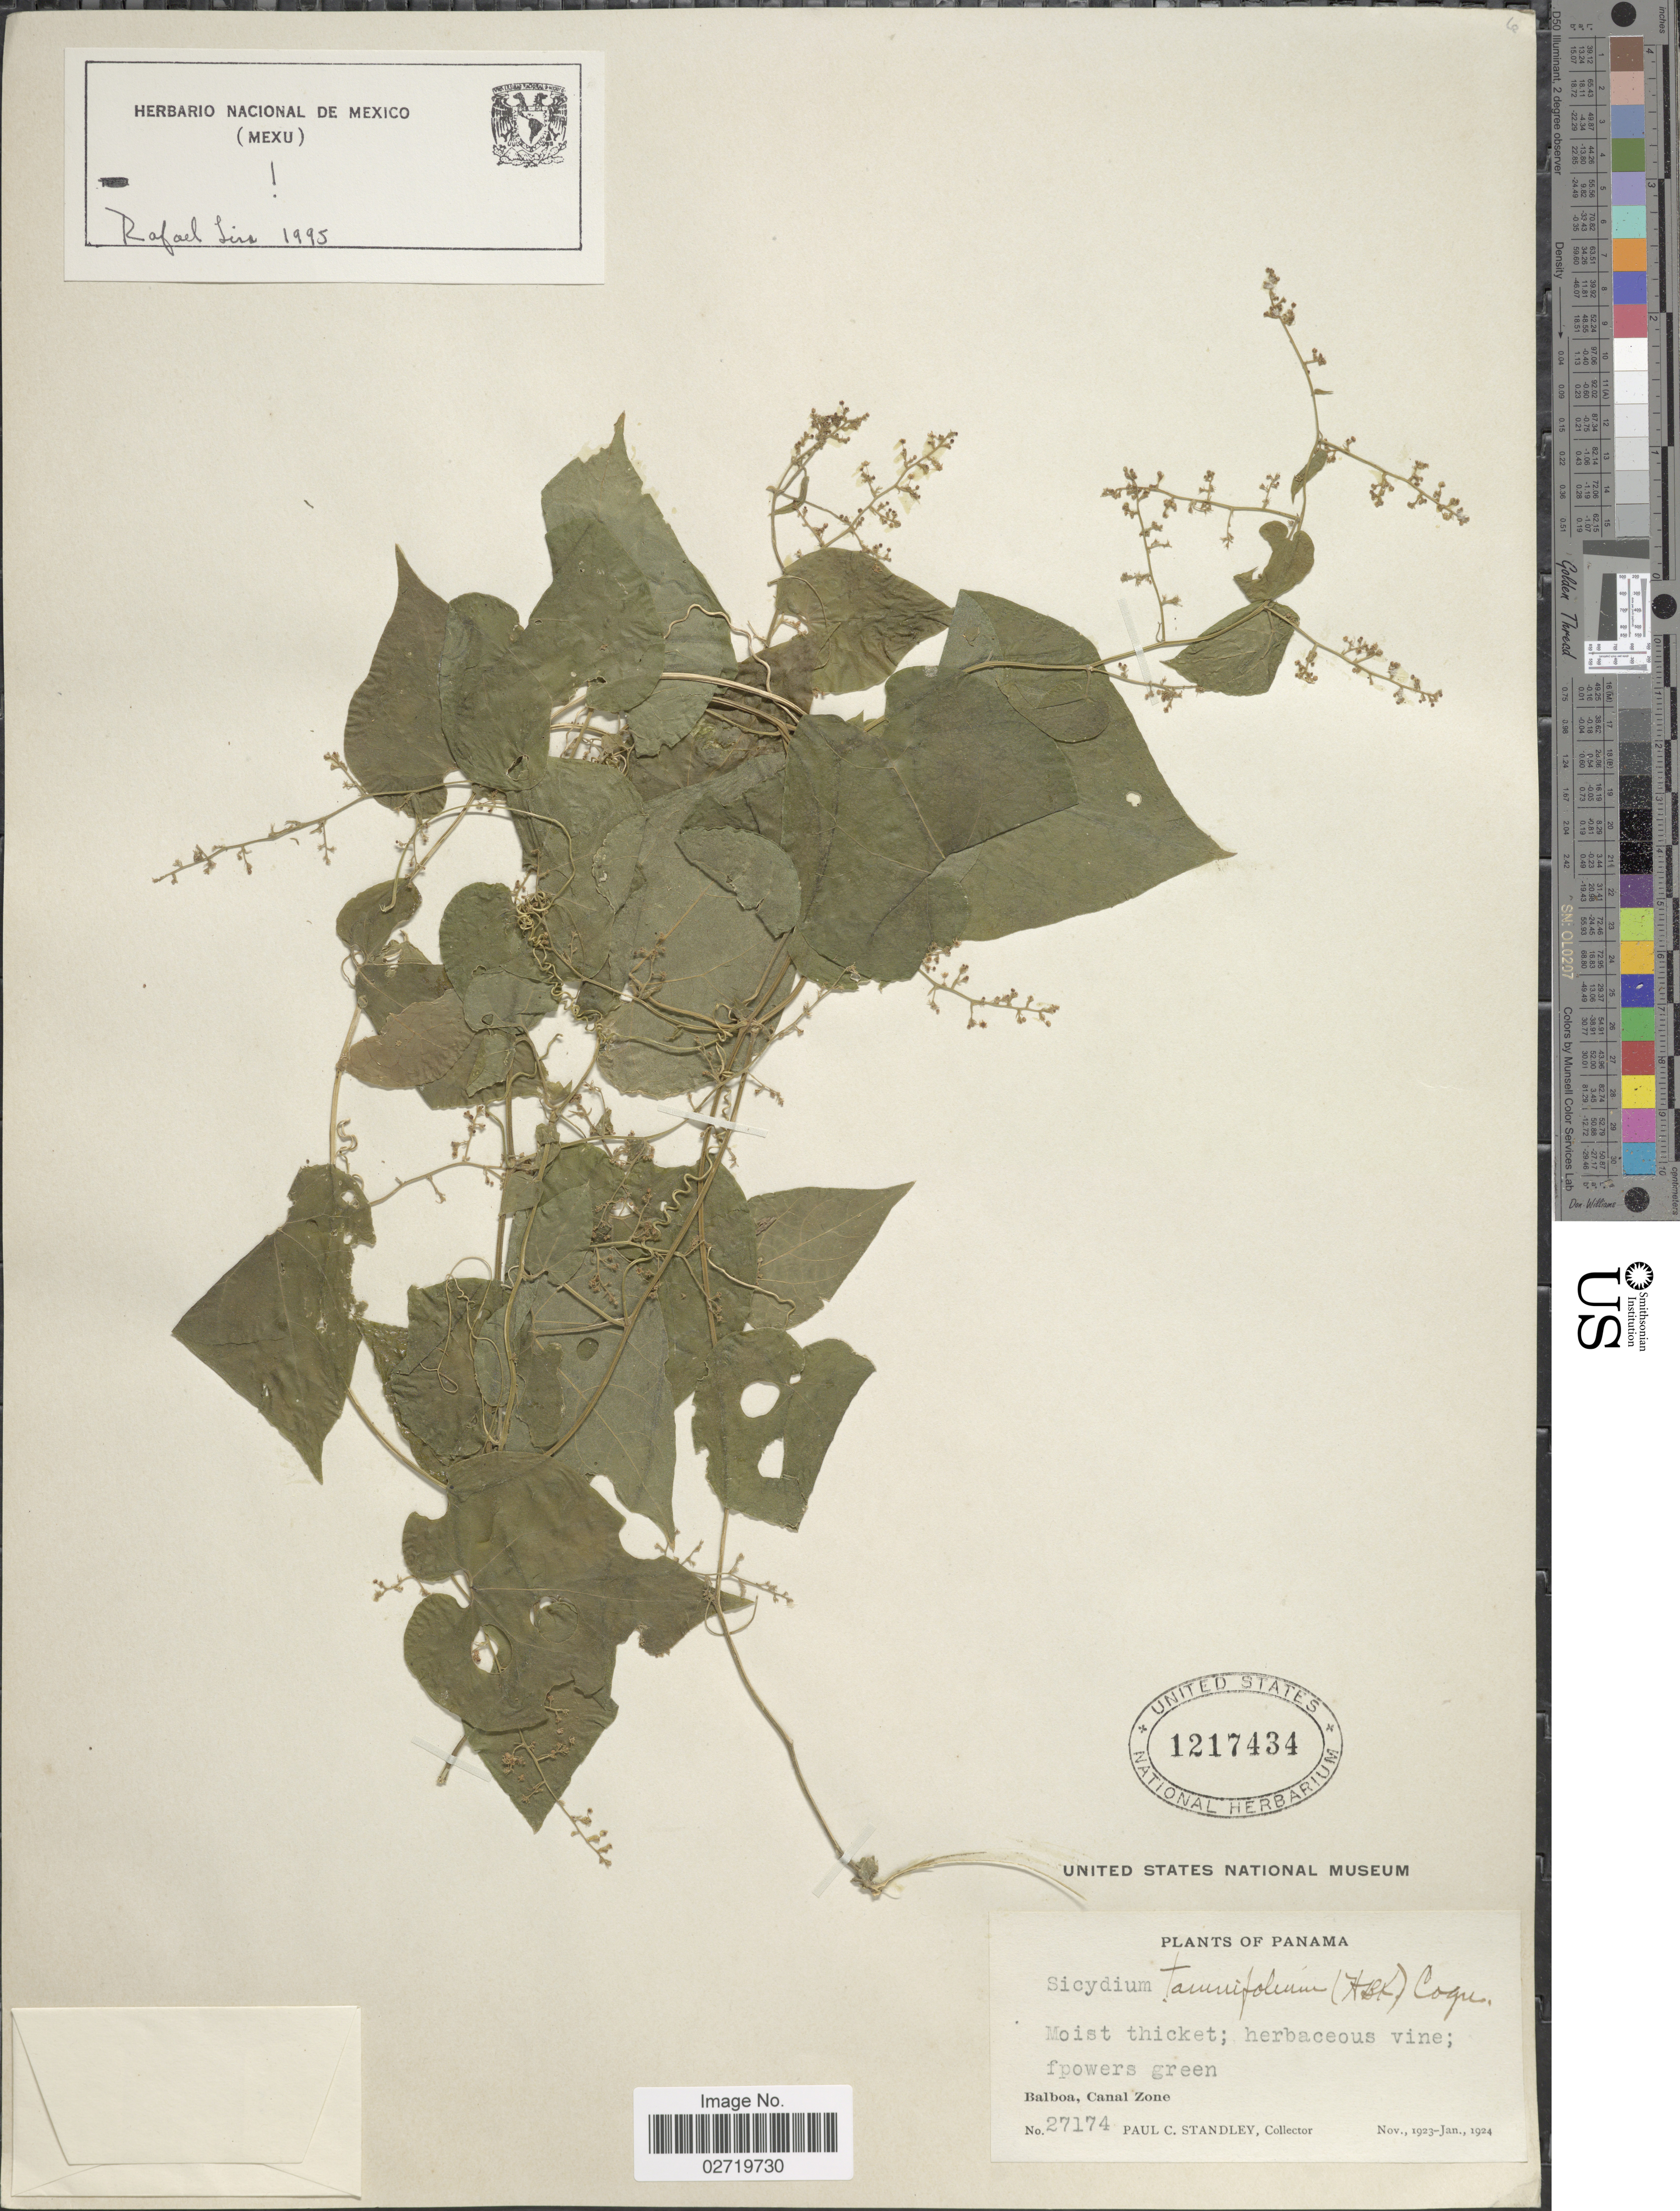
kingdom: Plantae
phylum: Tracheophyta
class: Magnoliopsida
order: Cucurbitales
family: Cucurbitaceae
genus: Sicydium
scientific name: Sicydium tamnifolium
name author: (Kunth) Cogn.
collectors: P. C. Standley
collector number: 27174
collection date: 1923-11/1924-01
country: Panama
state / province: Colón / Panamá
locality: Balboa, Canal Zone.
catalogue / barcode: US 1217434